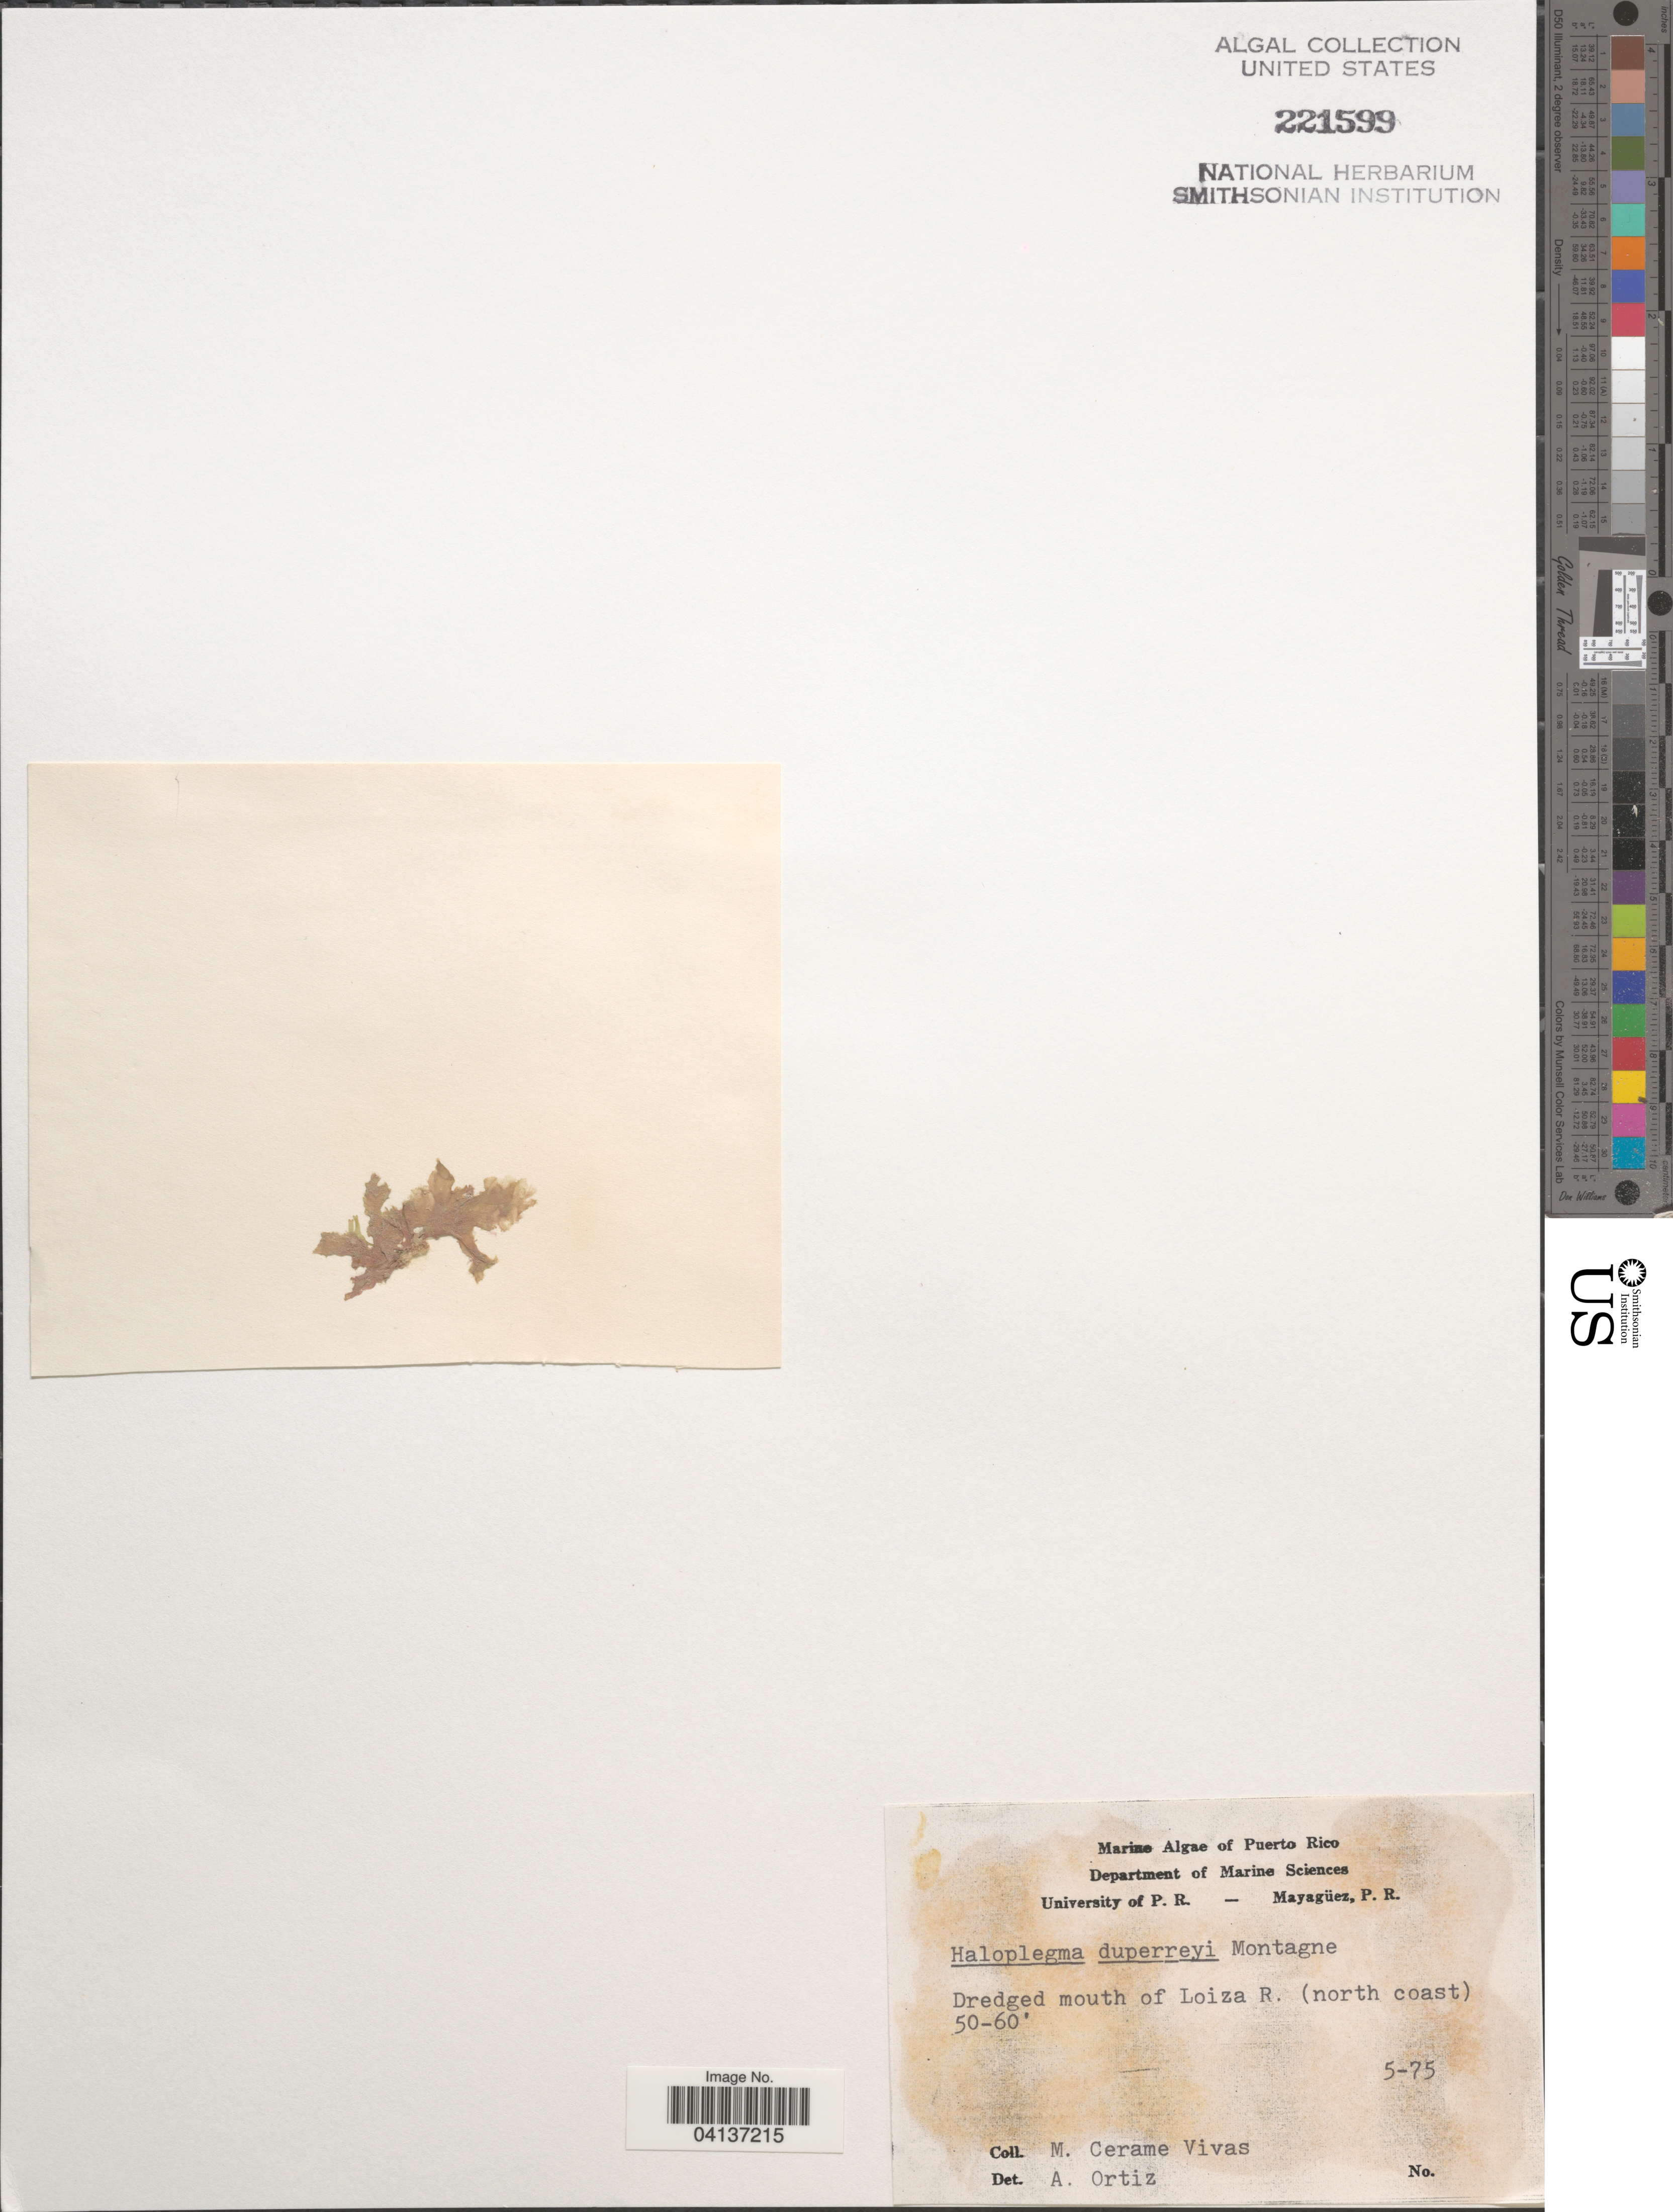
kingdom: Plantae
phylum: Rhodophyta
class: Florideophyceae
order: Ceramiales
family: Wrangeliaceae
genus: Haloplegma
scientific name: Haloplegma duperreyi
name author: Mont.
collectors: M. Cerame-Vivas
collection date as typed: Transcribed d/m/y: /5/75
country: Puerto Rico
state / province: Loíza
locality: Dredged mouth of Loiza R. (north coast).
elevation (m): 15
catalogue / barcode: US 221599